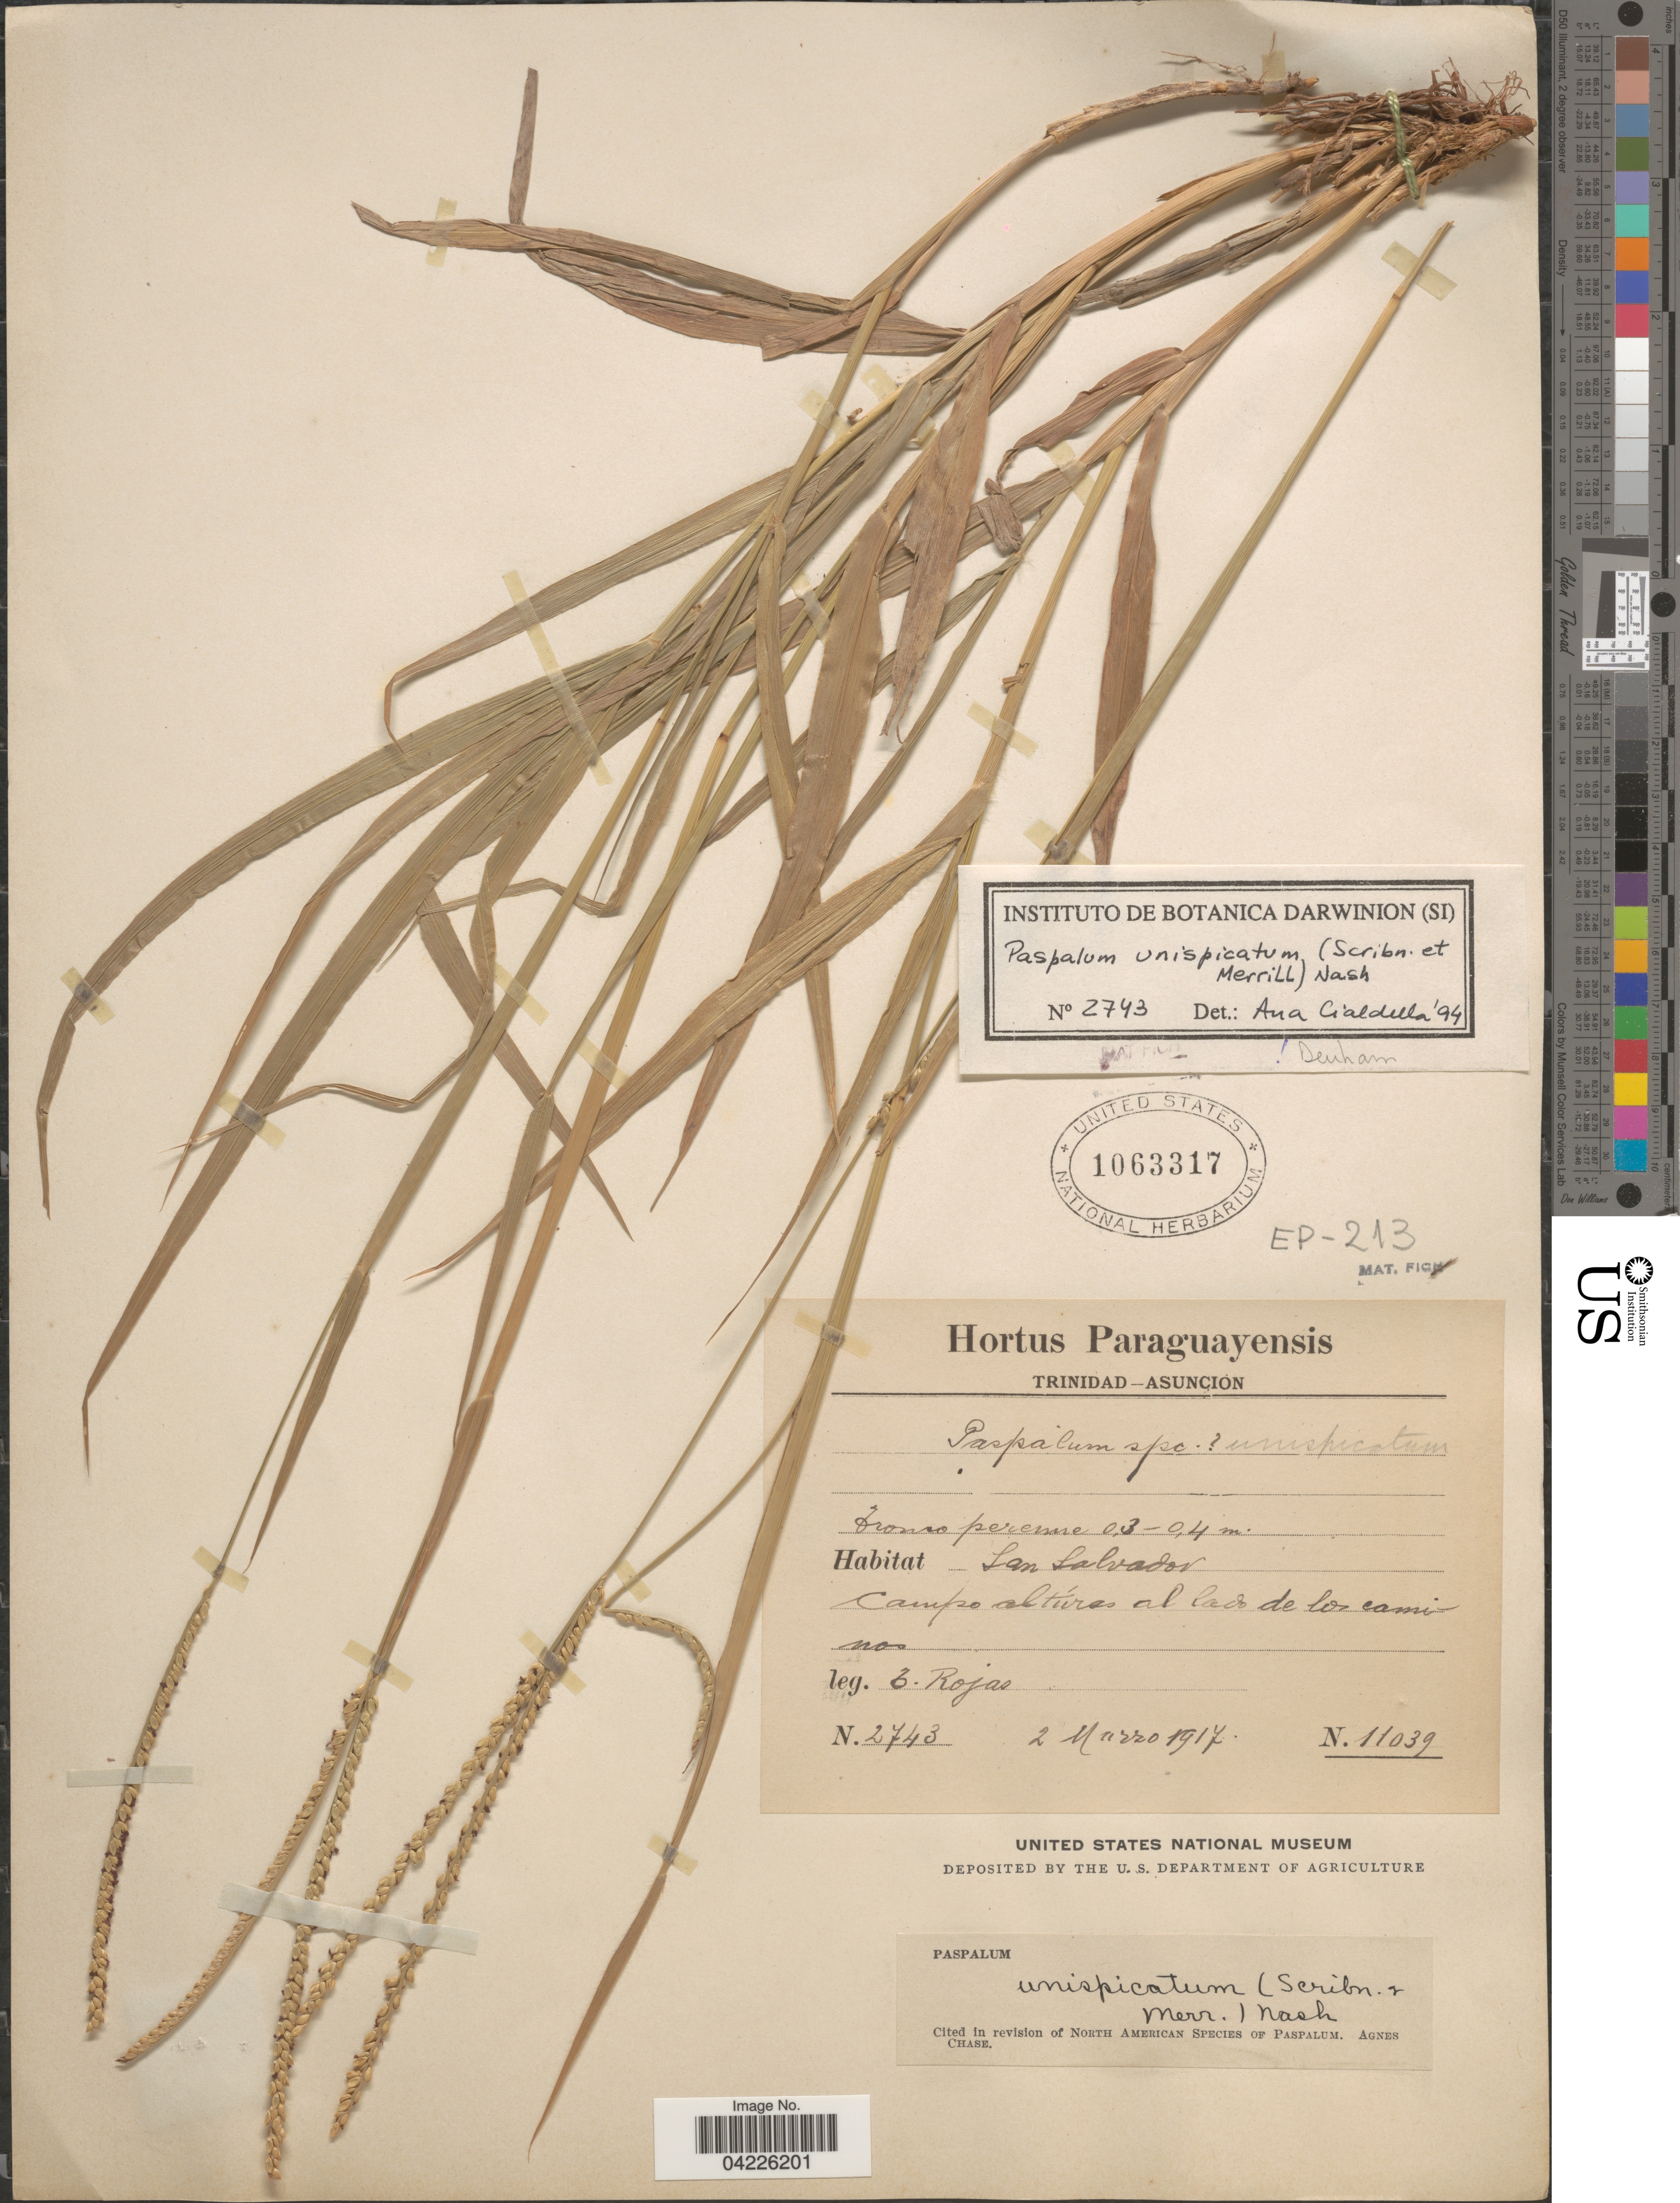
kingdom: Plantae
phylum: Tracheophyta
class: Liliopsida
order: Poales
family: Poaceae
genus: Paspalum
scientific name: Paspalum unispicatum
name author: (Scribn. & Merr.) Nash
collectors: T. Rojas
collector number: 2743/11039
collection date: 1917-03-02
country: Paraguay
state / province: Asuncion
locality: San Salvador.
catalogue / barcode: US 1063317